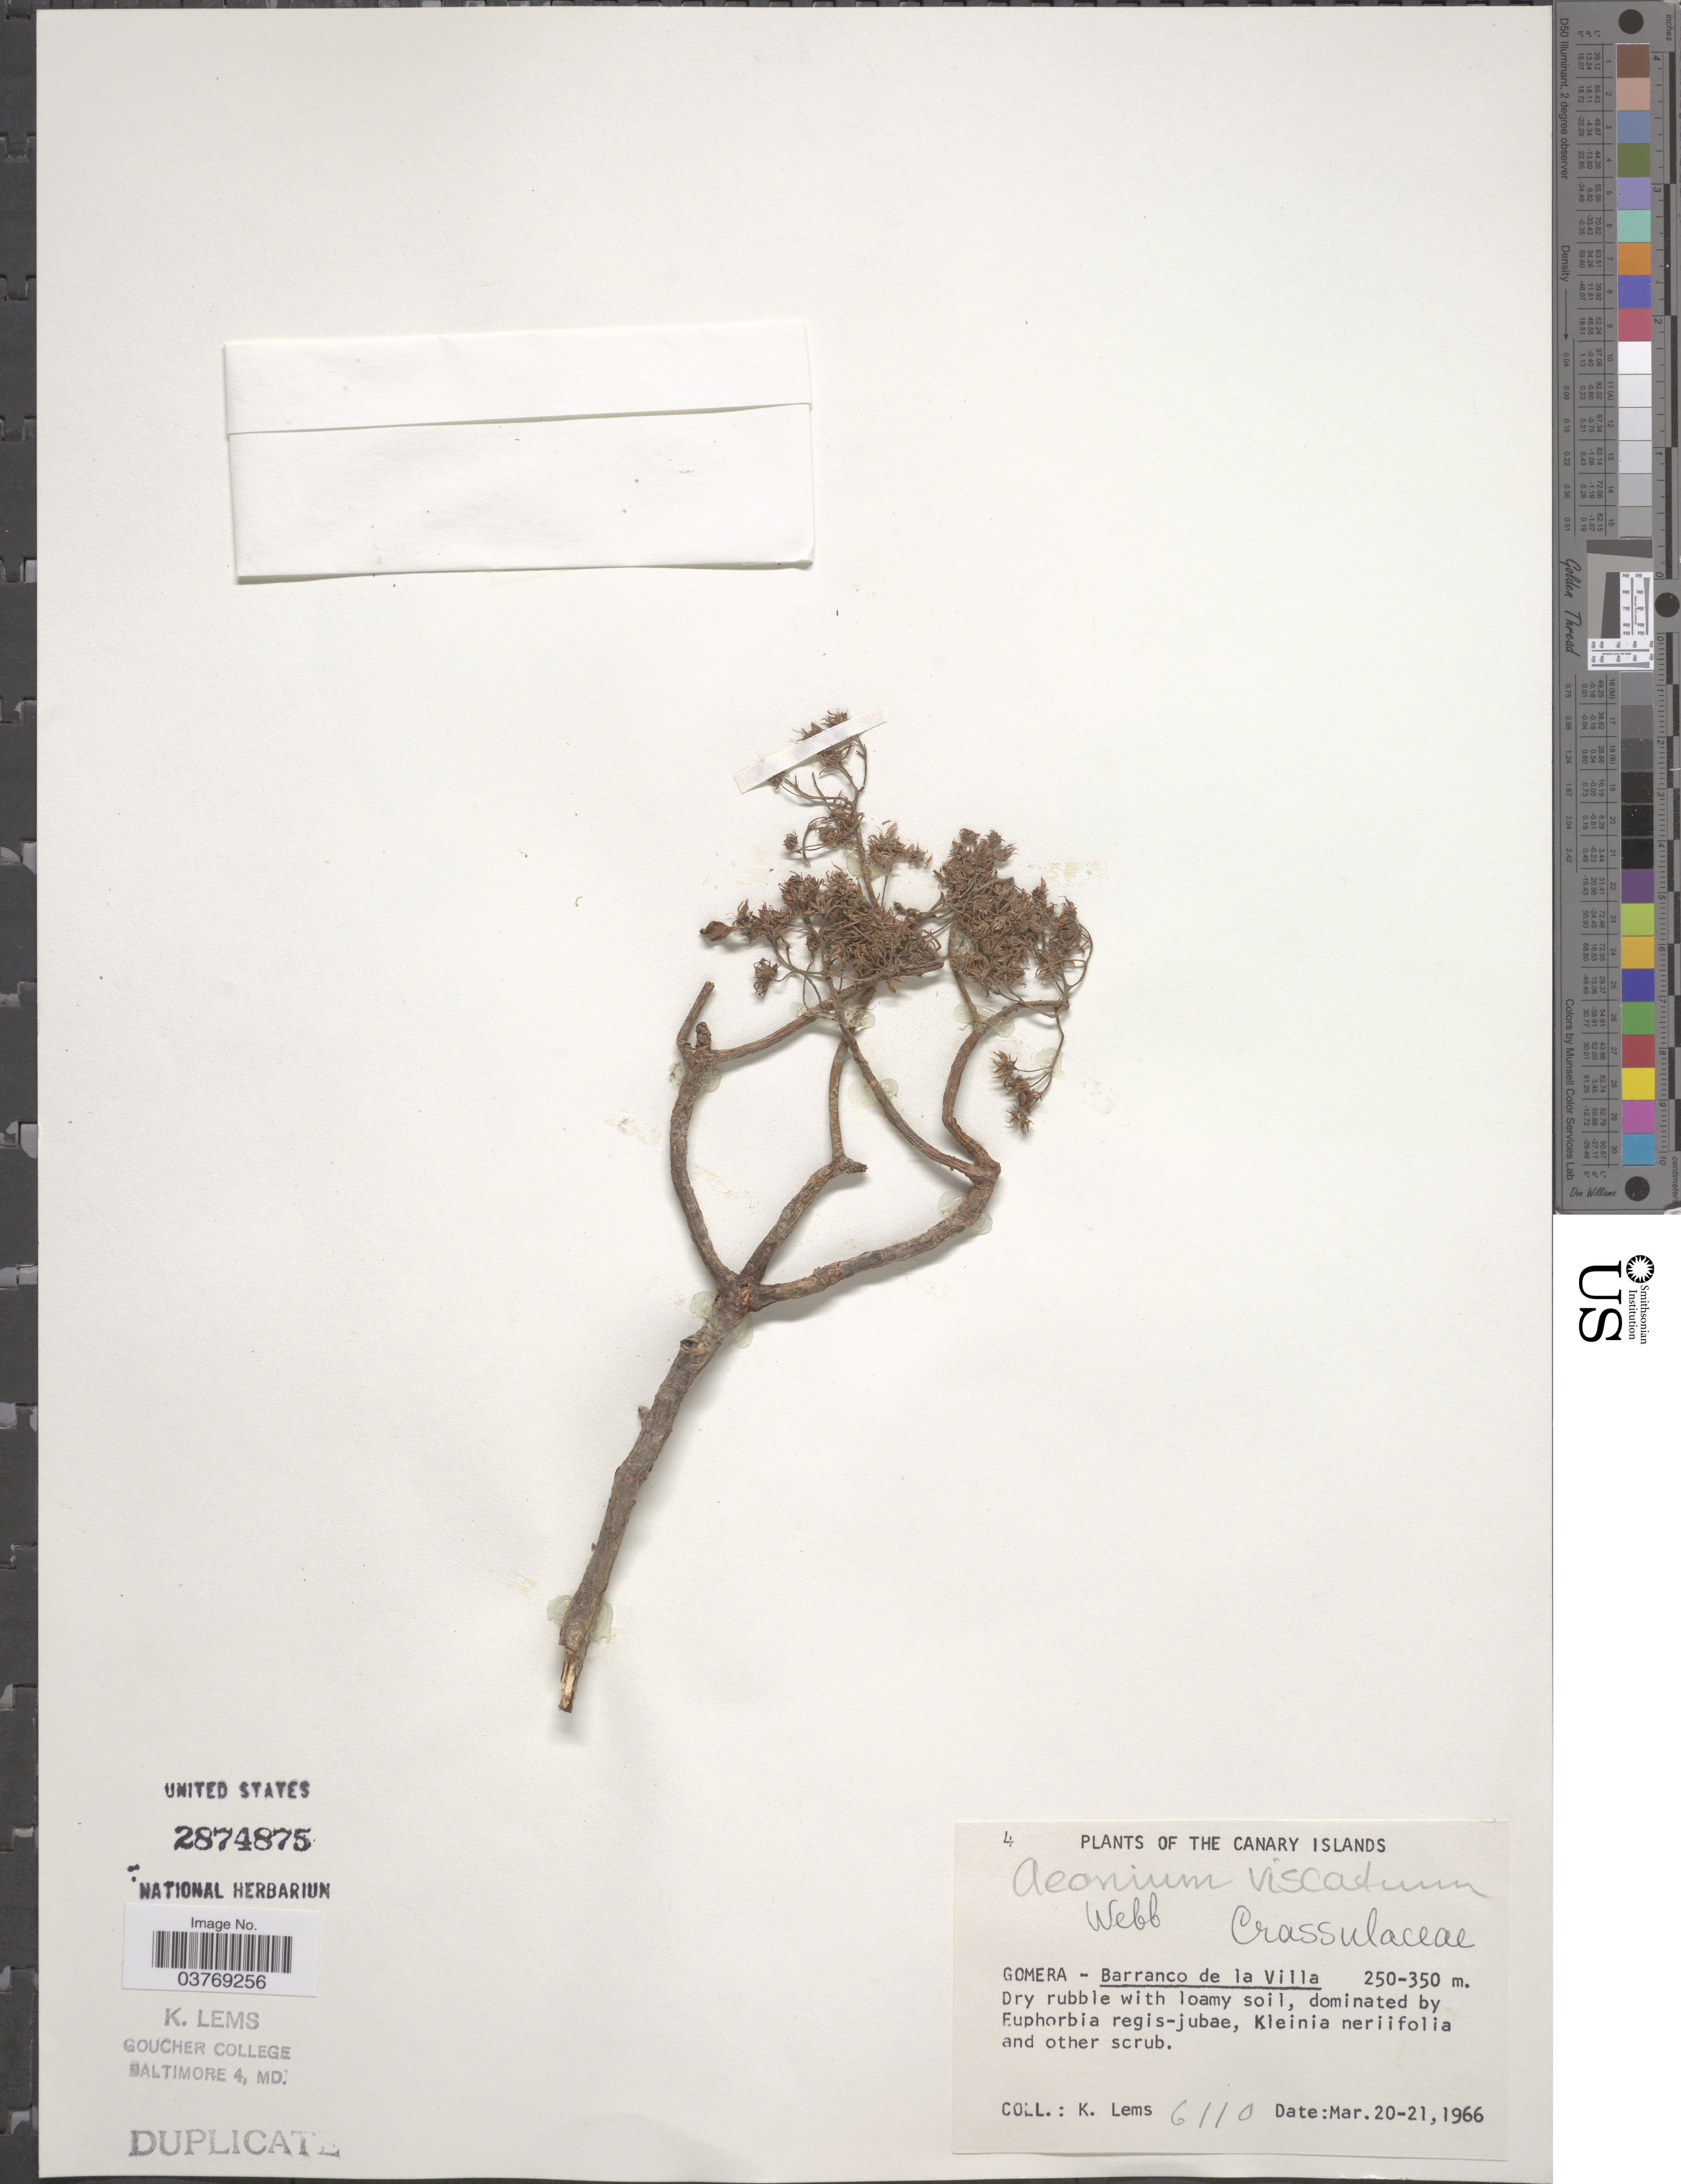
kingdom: Plantae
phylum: Tracheophyta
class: Magnoliopsida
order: Saxifragales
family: Crassulaceae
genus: Aeonium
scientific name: Aeonium viscatum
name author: Webb ex Bolle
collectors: K. Lems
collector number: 6110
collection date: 1966-03-20/1966-03-21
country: Spain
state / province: Canarias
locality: The Canary Islands. Gomera - Barranco de la Villa.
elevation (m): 250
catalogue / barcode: US 2874875